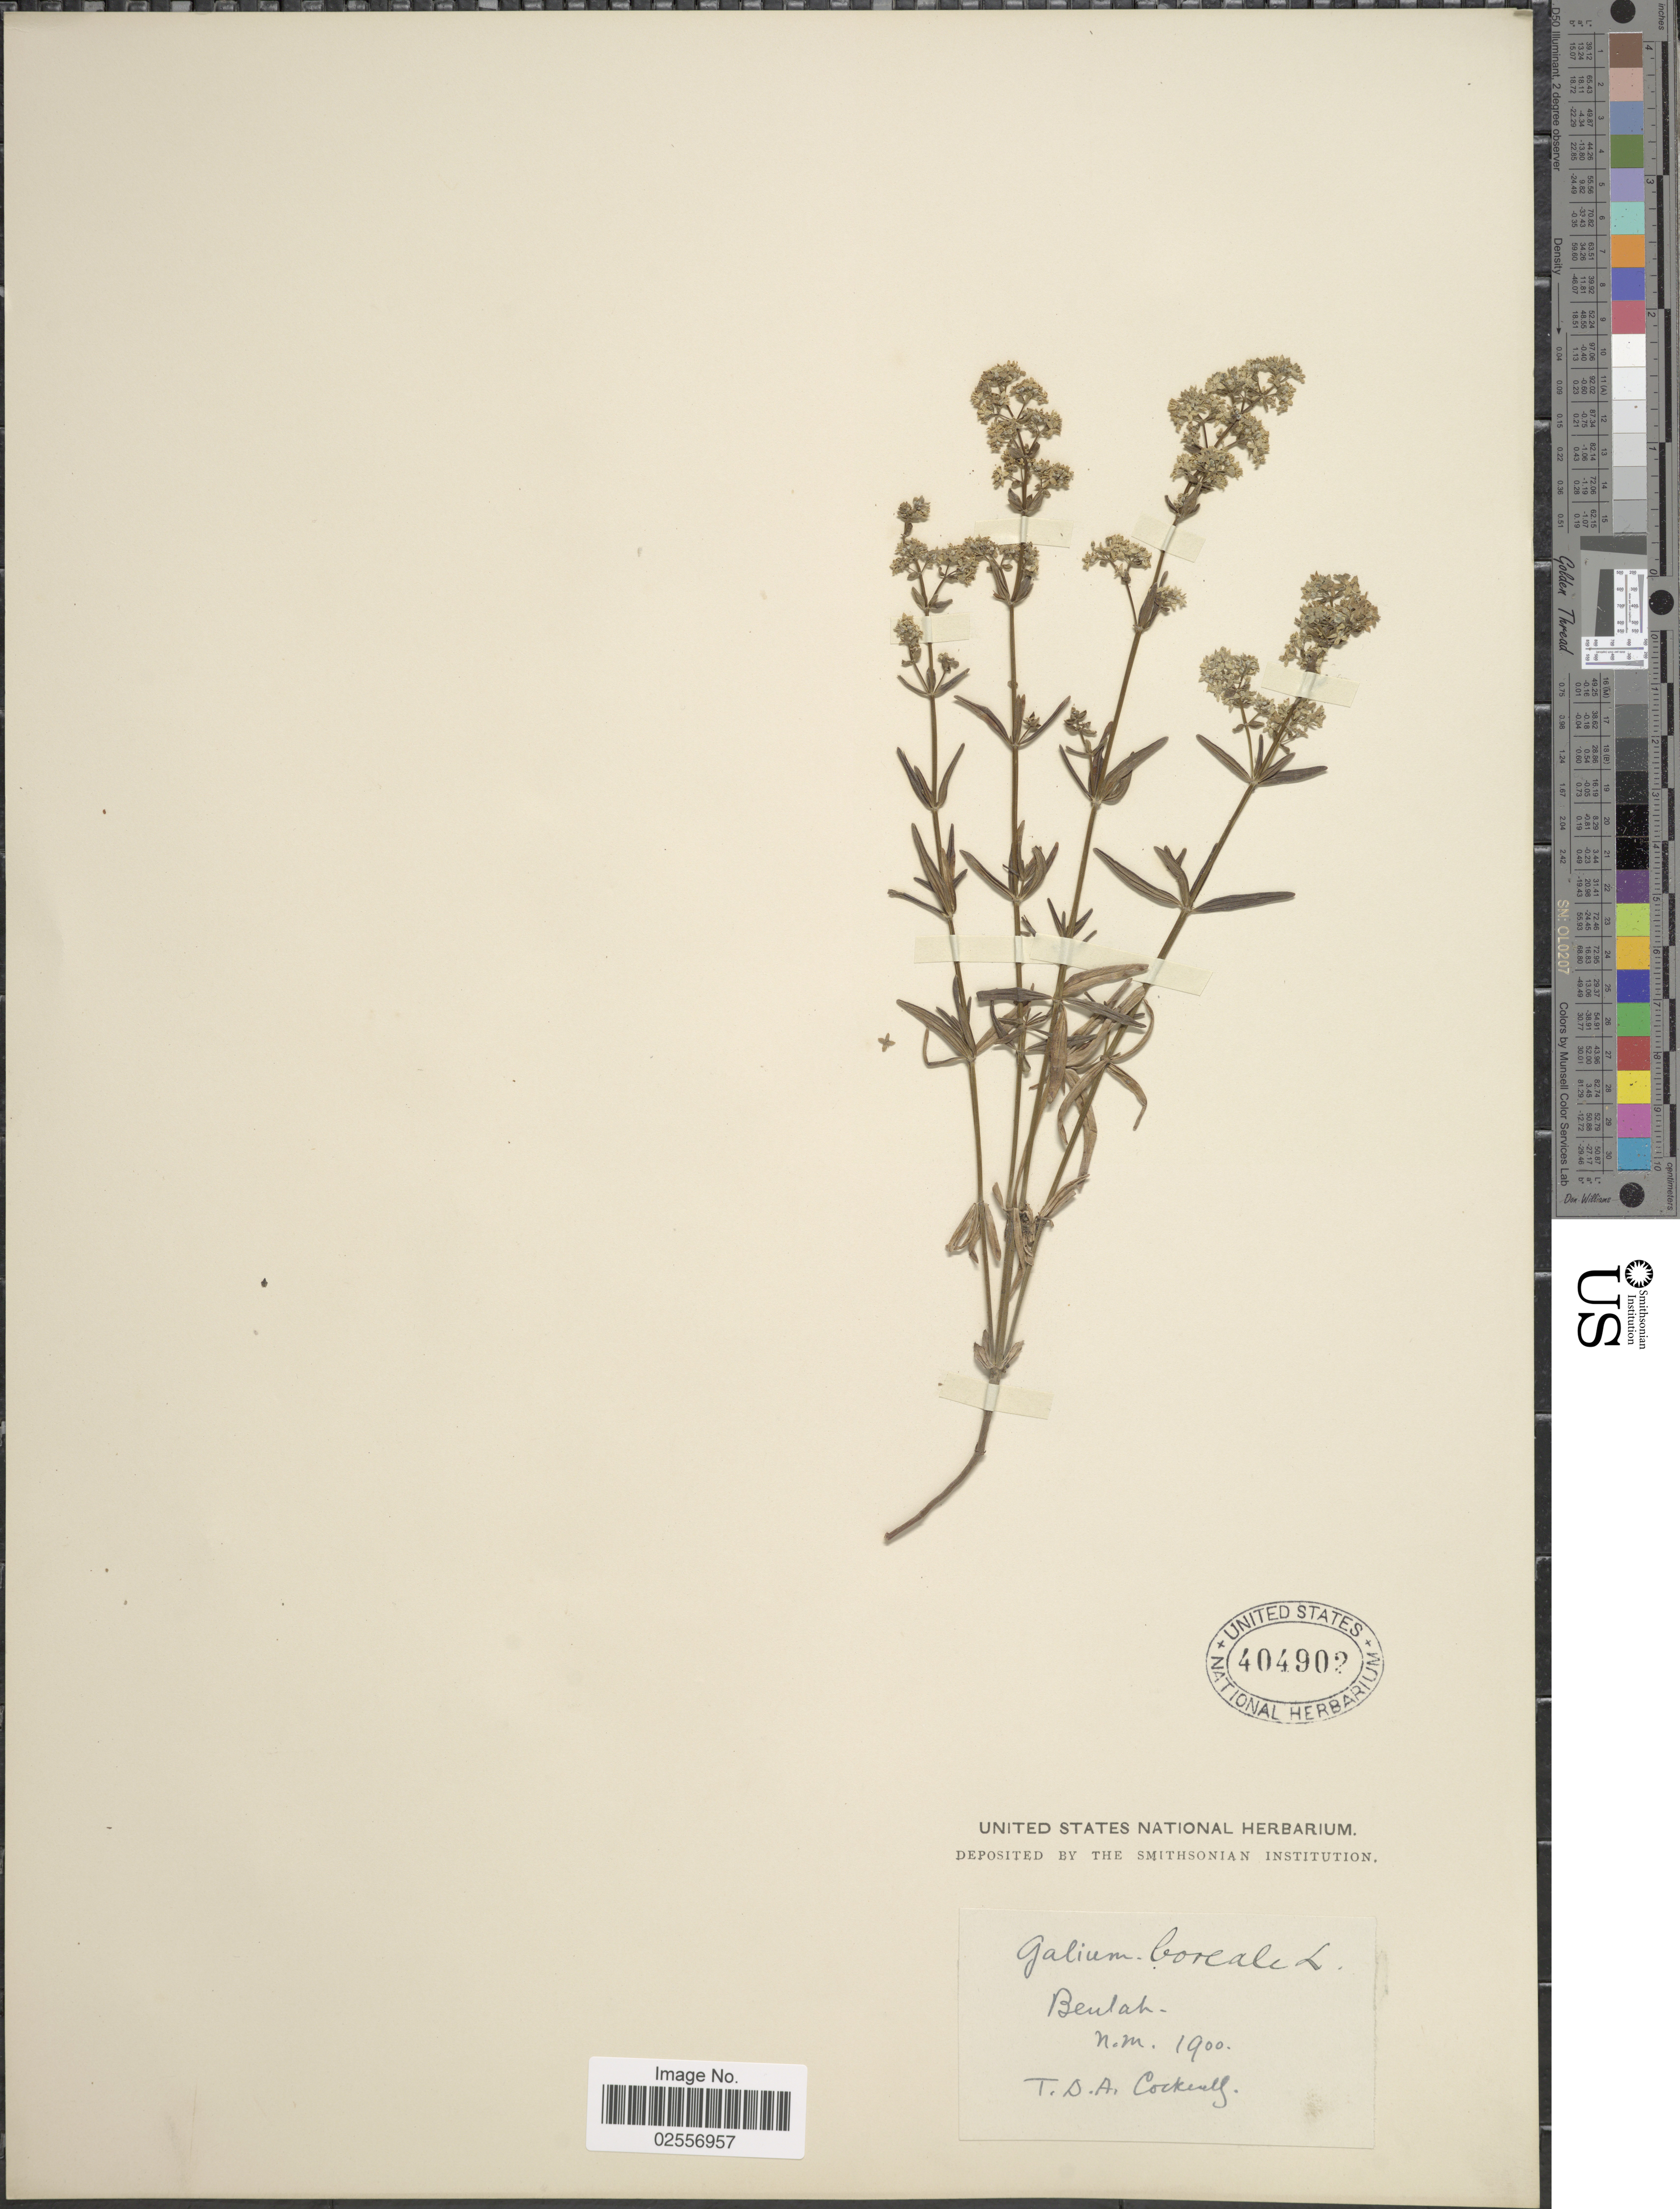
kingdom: Plantae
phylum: Tracheophyta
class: Magnoliopsida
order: Gentianales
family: Rubiaceae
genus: Galium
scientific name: Galium boreale L.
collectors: T. Cockerell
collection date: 1900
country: United States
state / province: New Mexico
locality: Beulah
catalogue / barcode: US 404902